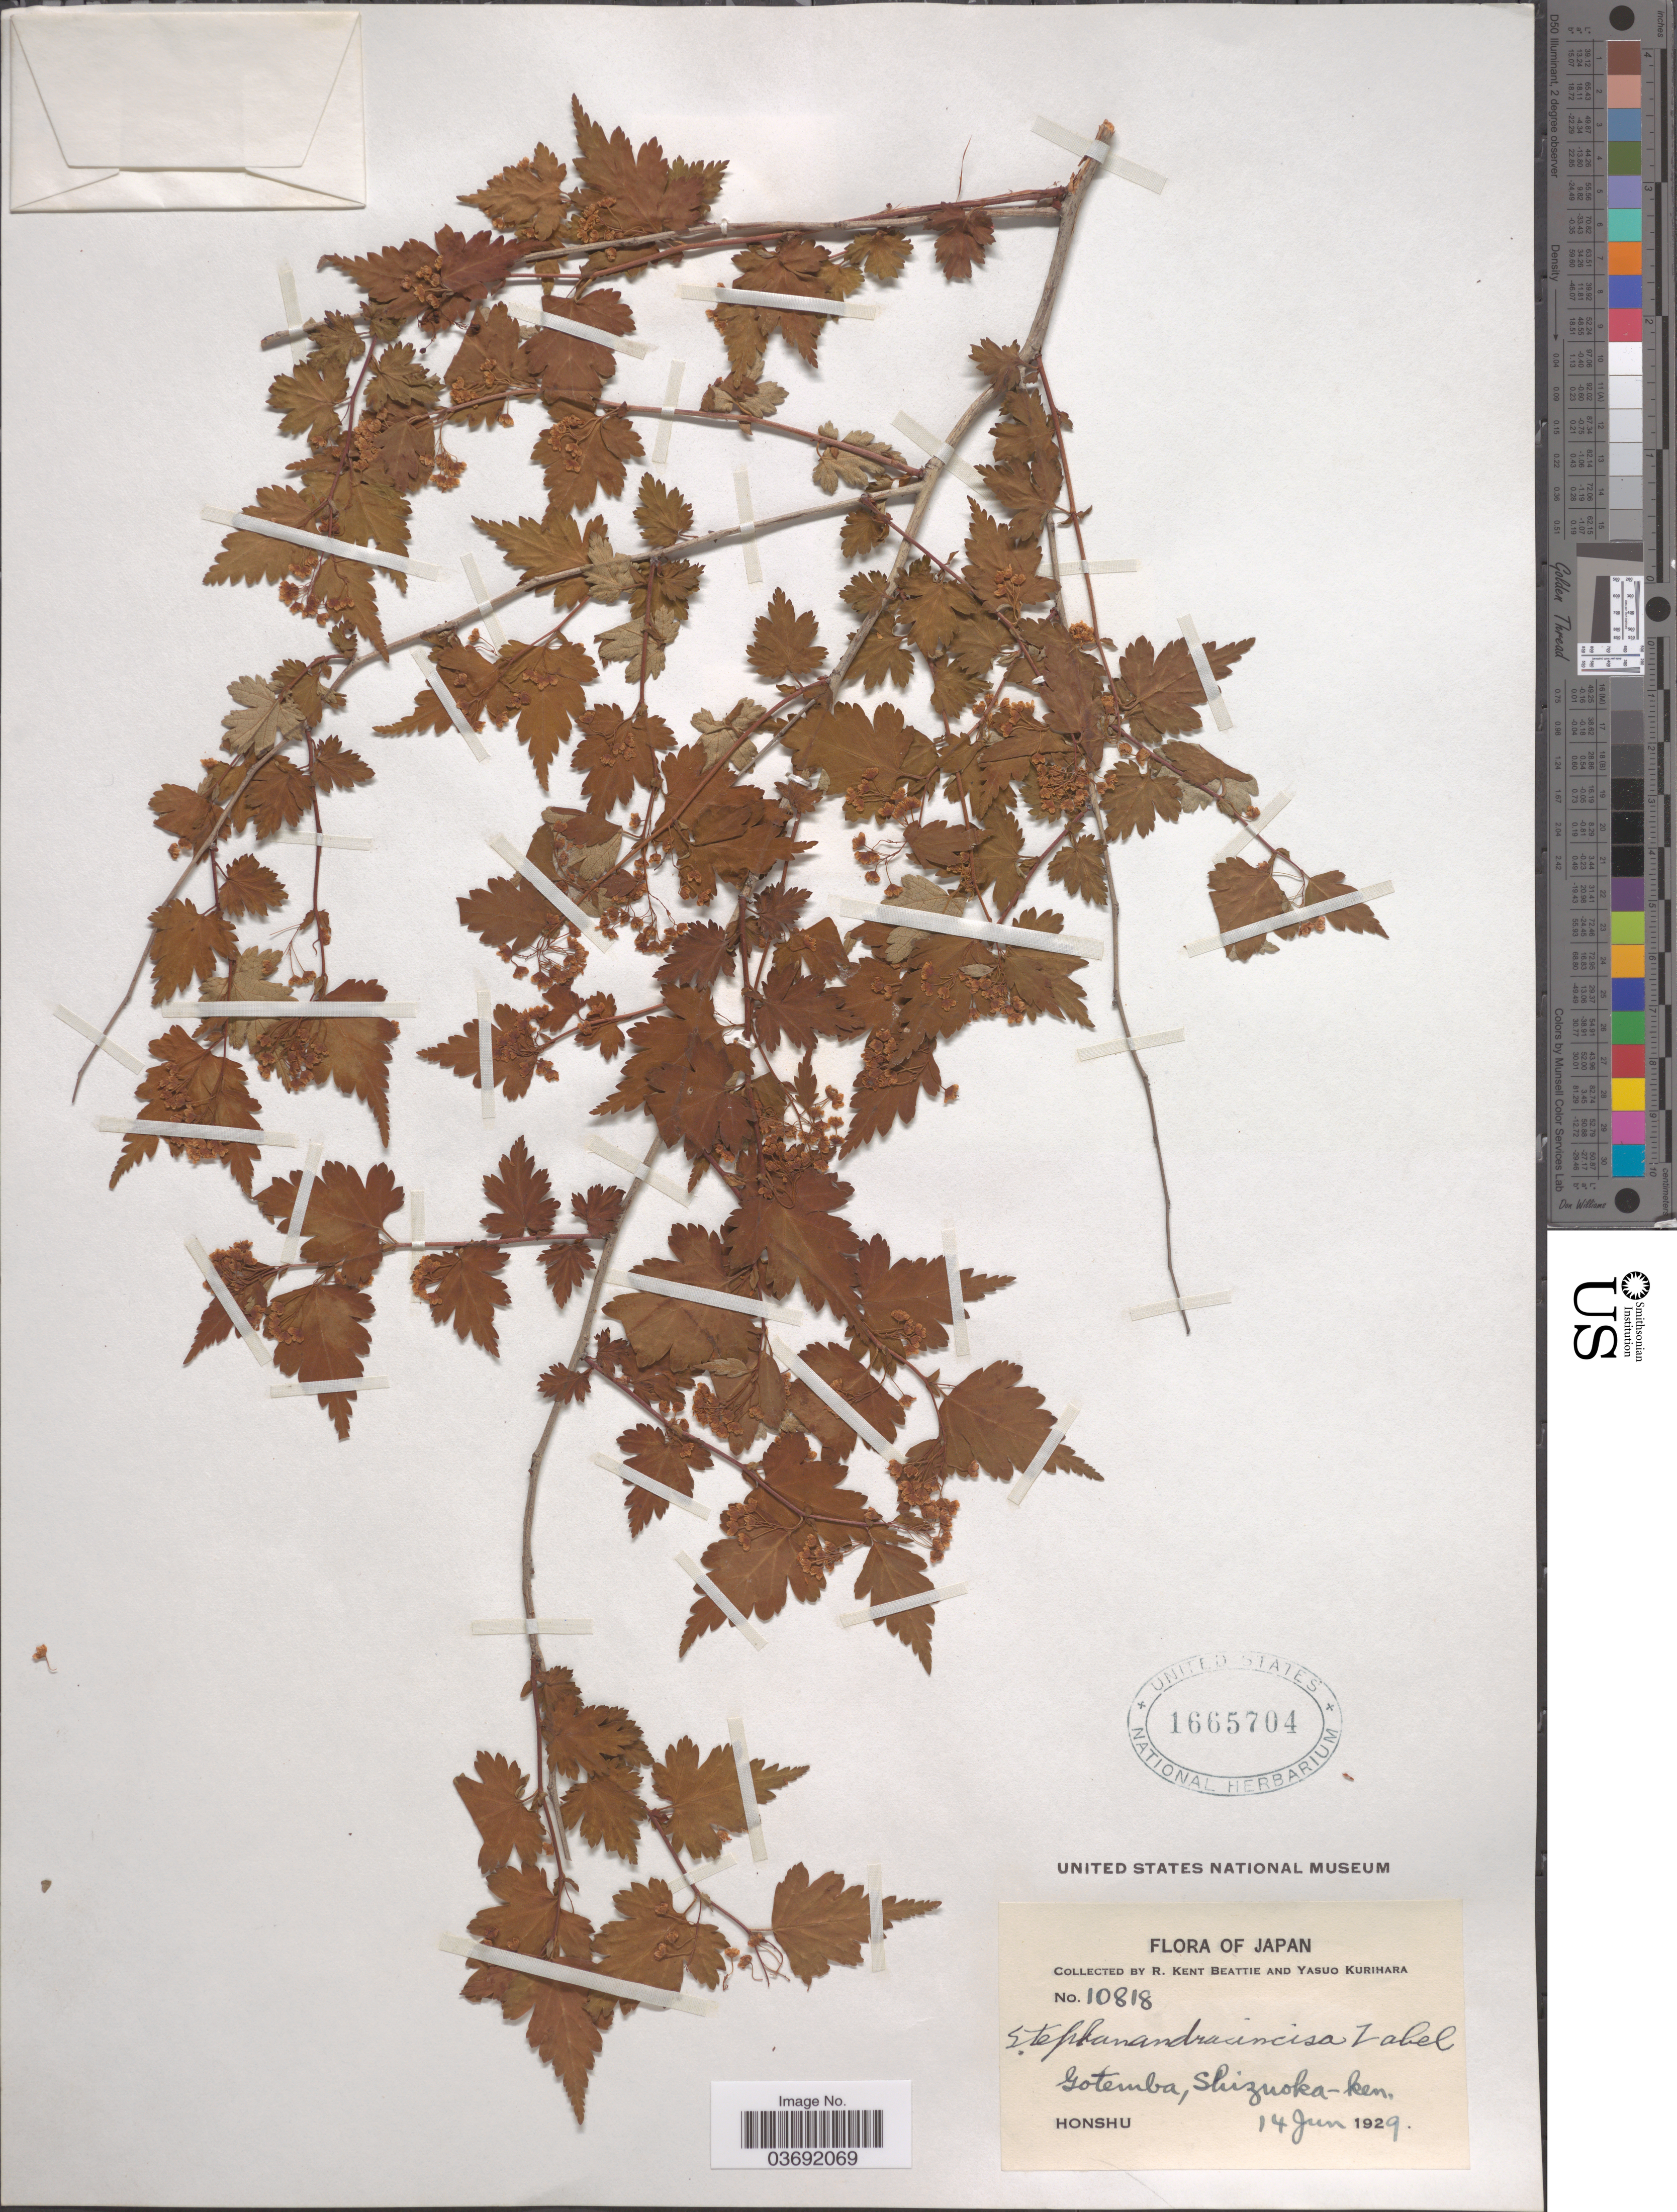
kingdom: Plantae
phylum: Tracheophyta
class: Magnoliopsida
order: Rosales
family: Rosaceae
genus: Neillia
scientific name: Neillia incisa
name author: (Thunb.) S.H. Oh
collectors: R. K. Beattie & Y. Kurihara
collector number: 10818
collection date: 1929-06-14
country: Japan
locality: Gotemba, Shizuoka-ken. Honshu.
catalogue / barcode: US 1665704